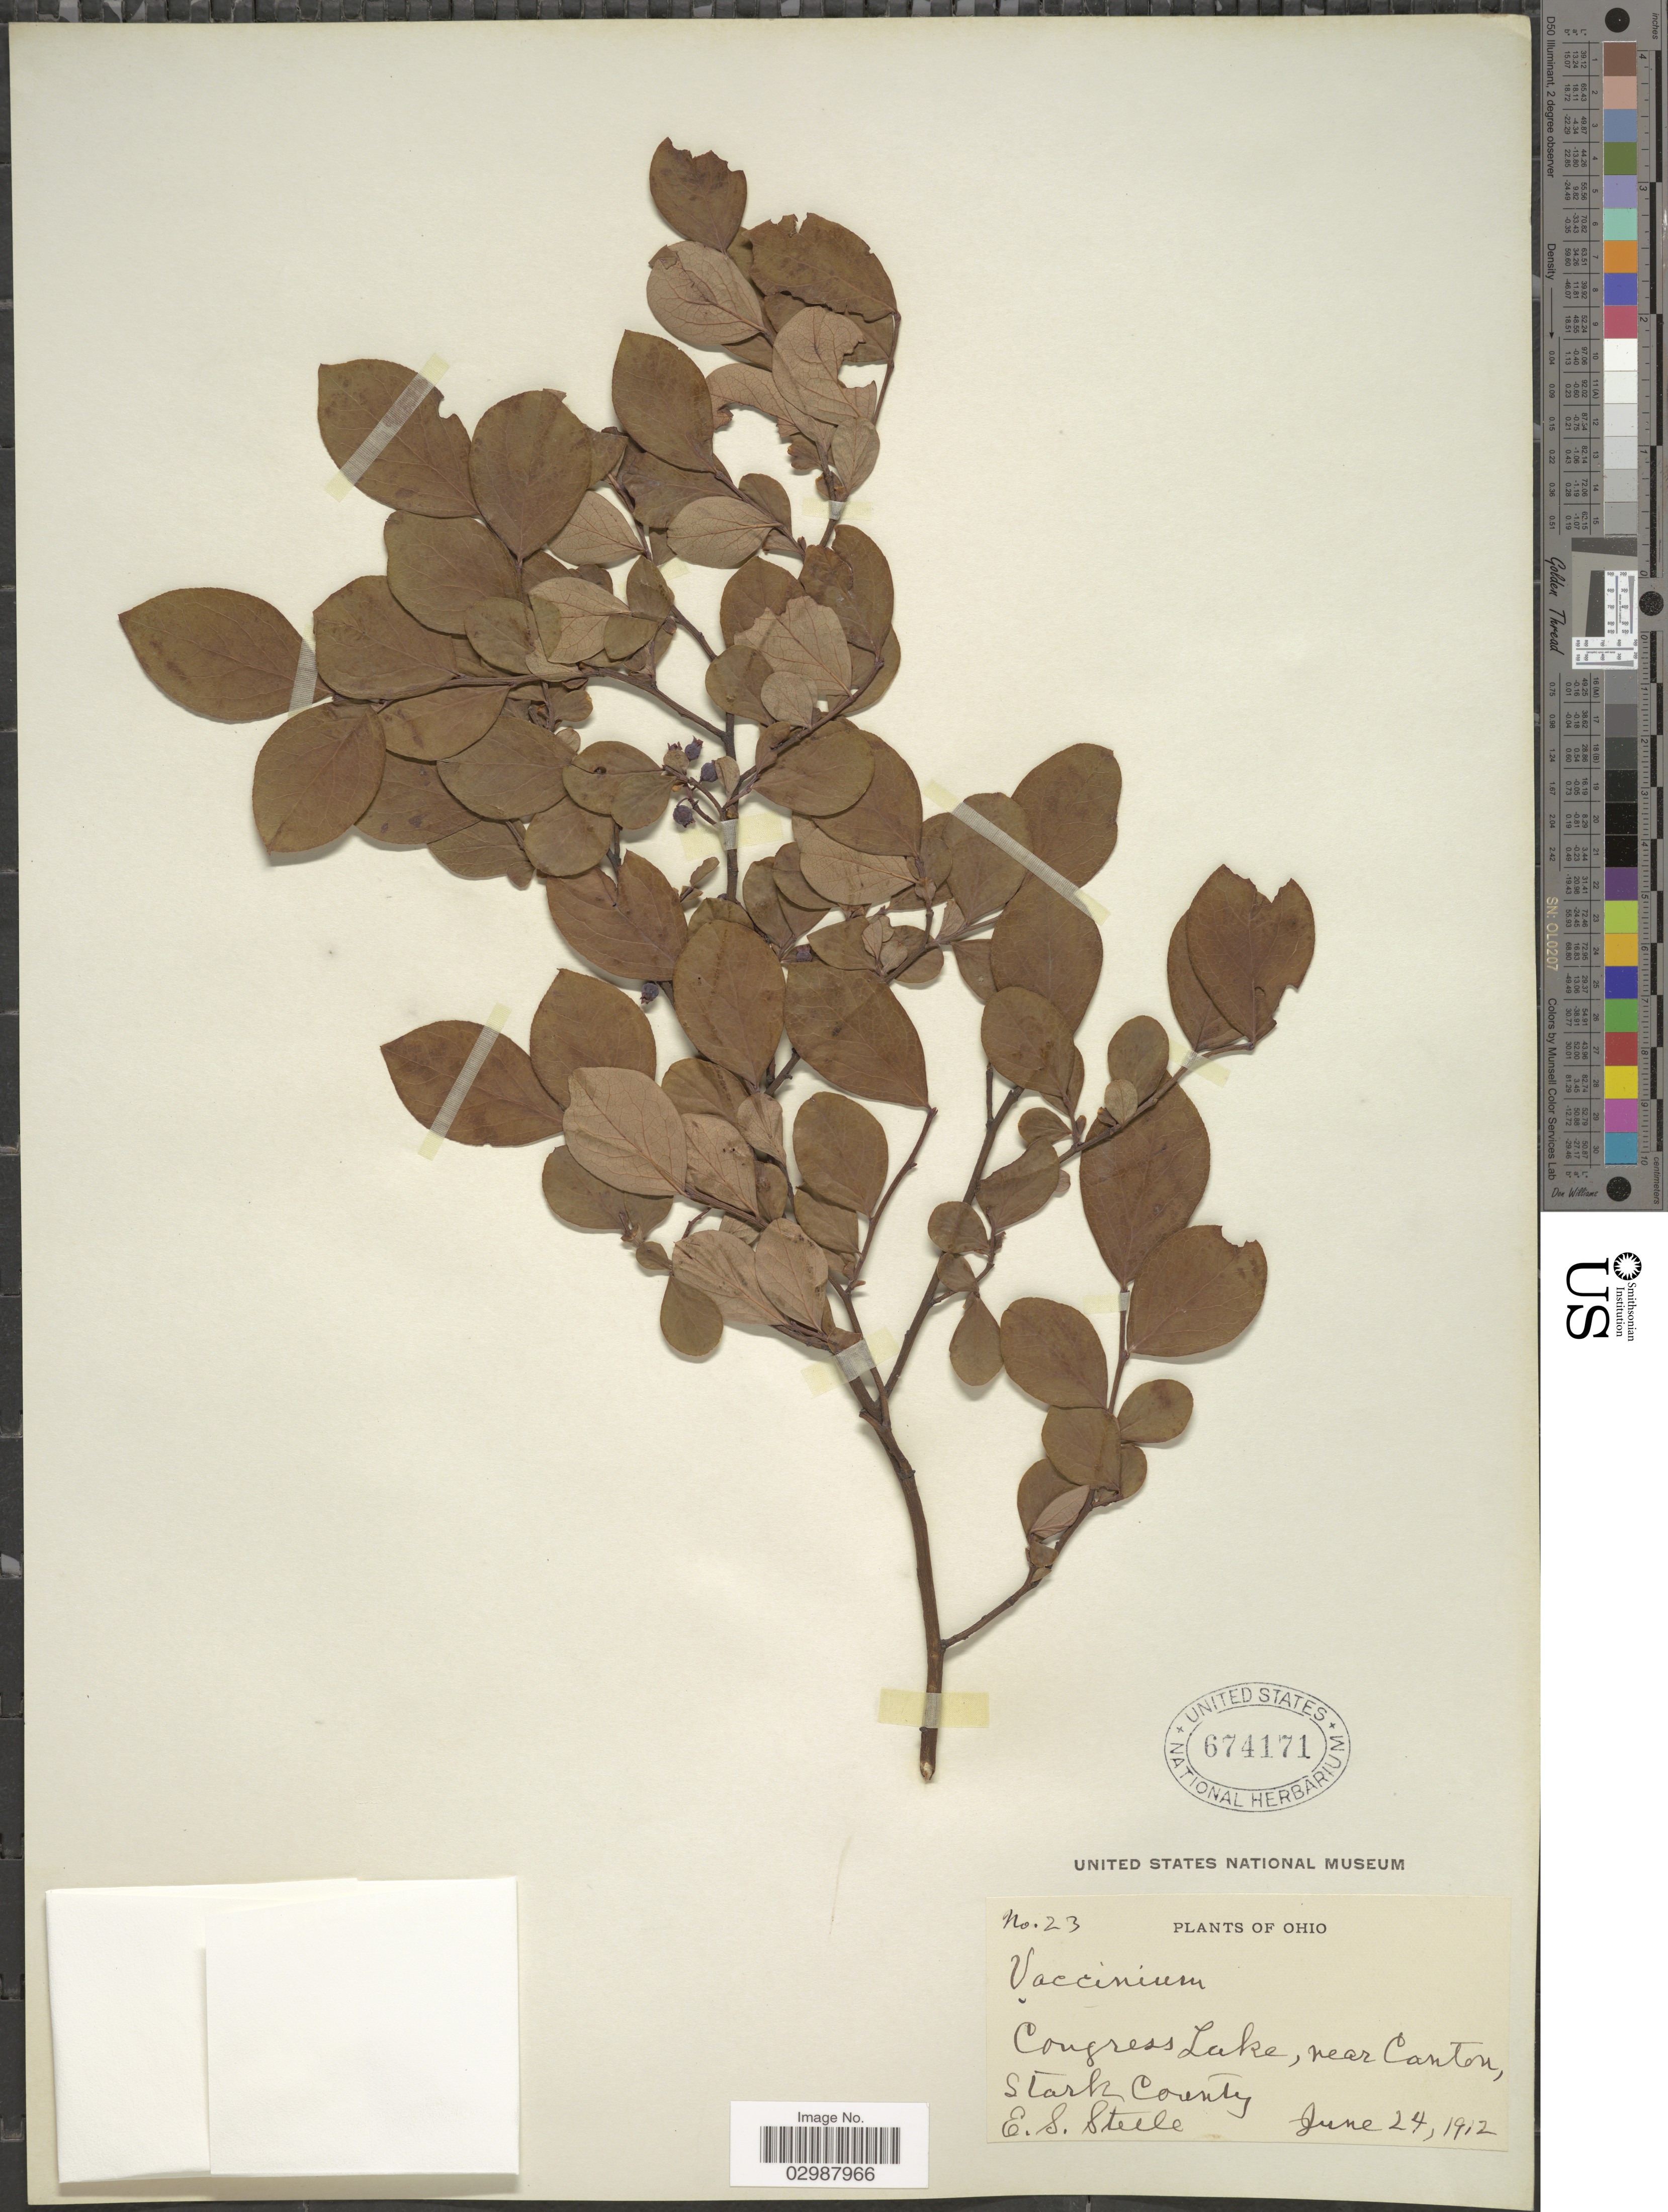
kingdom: Plantae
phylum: Tracheophyta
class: Magnoliopsida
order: Ericales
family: Ericaceae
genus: Vaccinium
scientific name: Vaccinium corymbosum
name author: L.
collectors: E. Steele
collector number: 23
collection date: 1912-06-24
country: United States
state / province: Ohio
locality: Congress Lake, near Canton, Stark County.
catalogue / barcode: US 674171